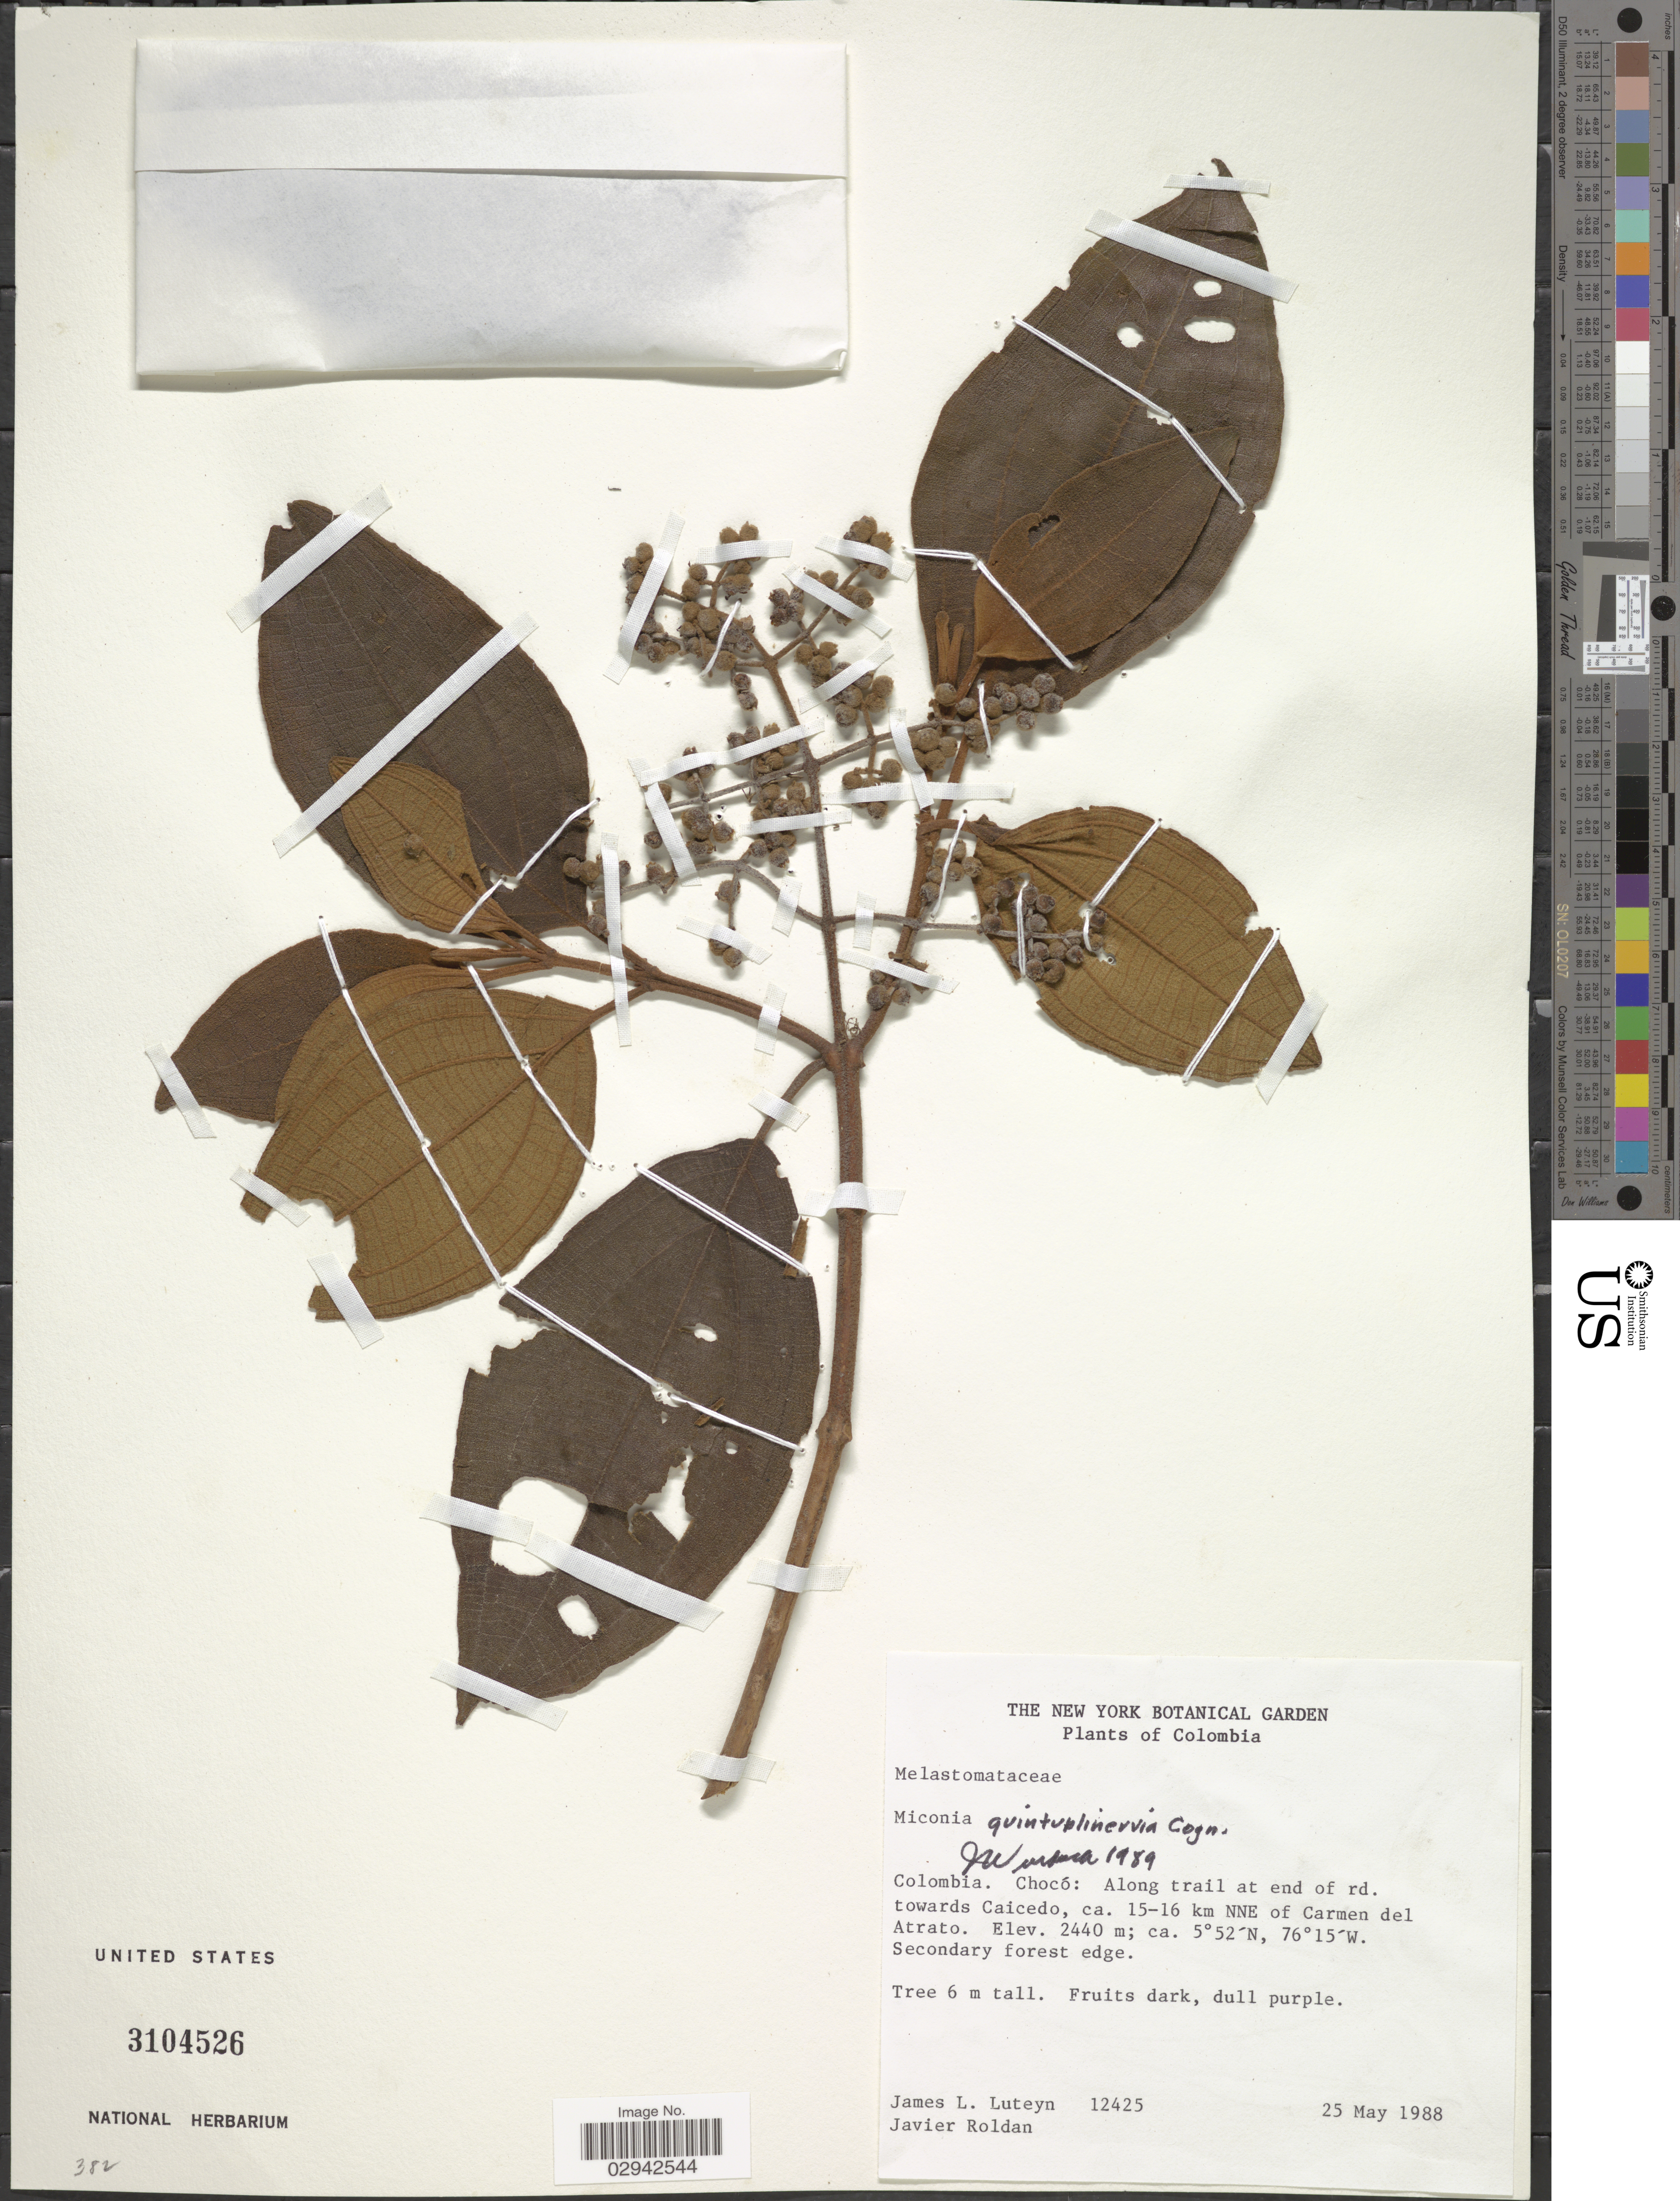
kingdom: Plantae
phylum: Tracheophyta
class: Magnoliopsida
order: Myrtales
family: Melastomataceae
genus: Miconia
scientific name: Miconia quintuplinervia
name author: Cogn.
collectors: J. Luteyn & J. Roldan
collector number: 12425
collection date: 1988-05-25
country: Colombia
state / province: Chocó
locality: Along trail at end of rd. towards Caicedo, ca. 15-16 km NNE of Carmen del Atrato.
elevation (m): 2440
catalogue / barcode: US 3104526